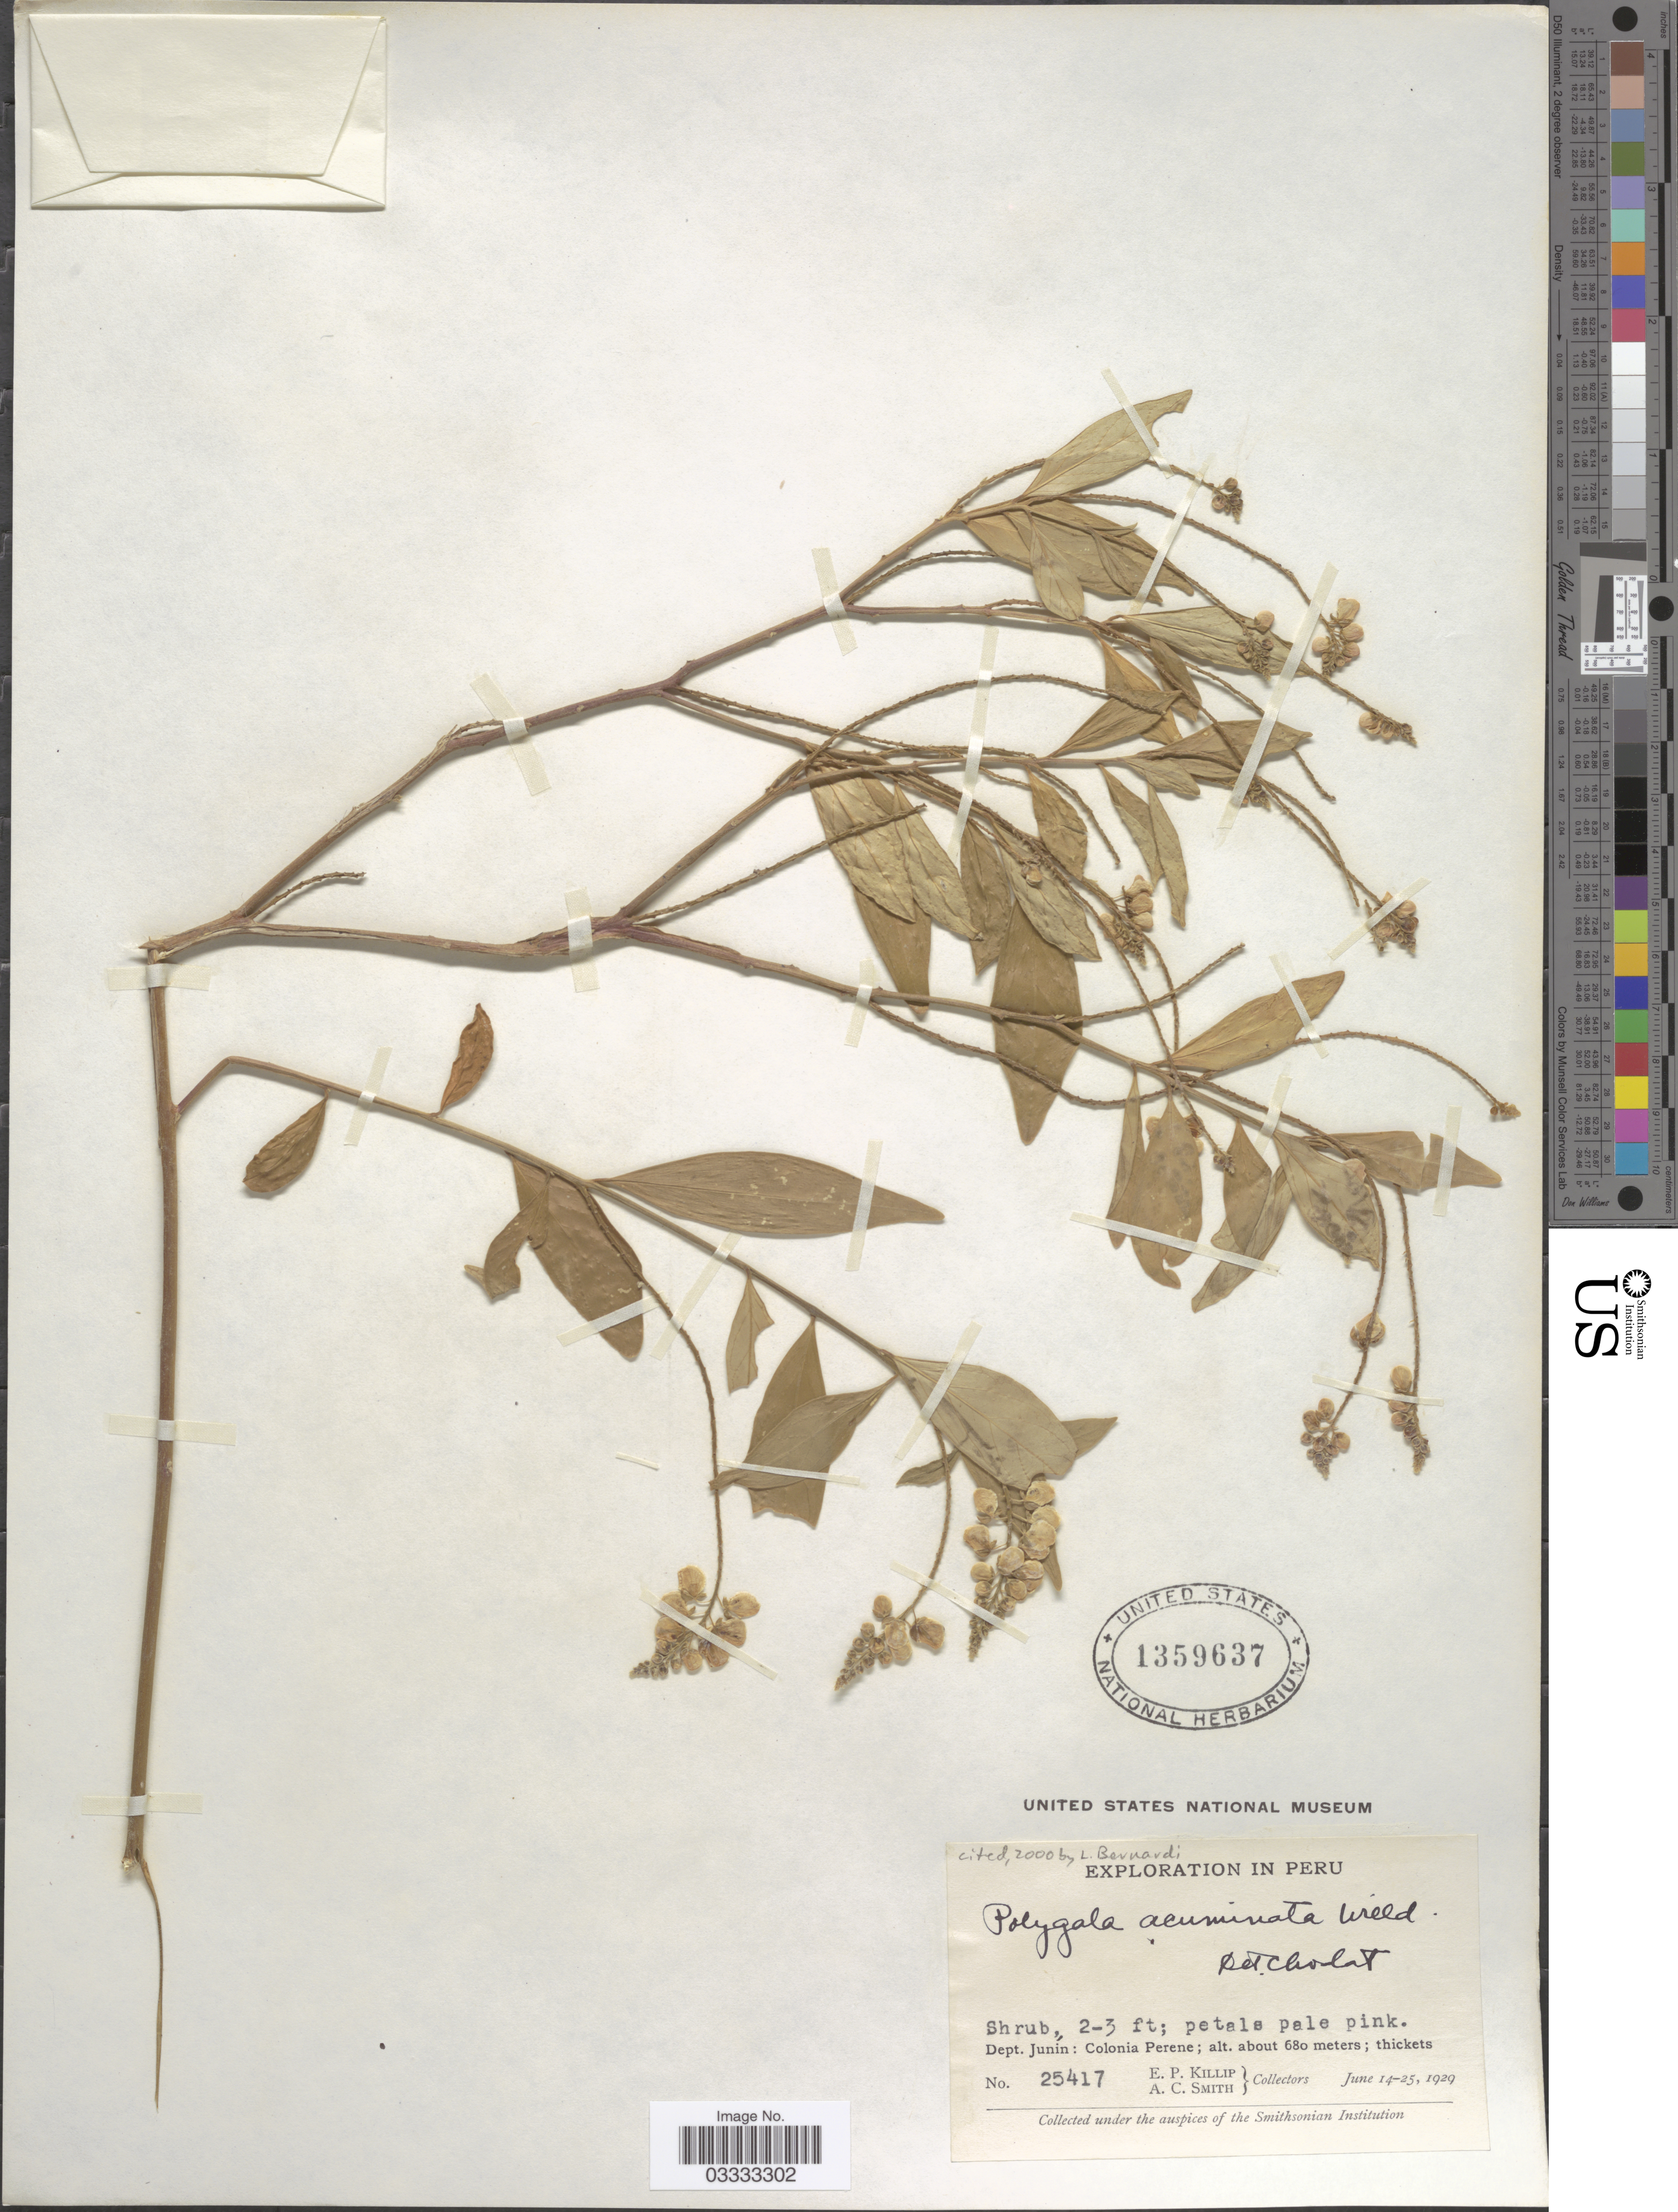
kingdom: Plantae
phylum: Tracheophyta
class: Magnoliopsida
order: Fabales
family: Polygalaceae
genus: Asemeia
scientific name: Asemeia acuminata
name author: (Willd.) J.F.B. Pastore & J.R. Abbott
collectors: E. P. Killip & A. C. Smith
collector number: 25417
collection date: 1929-06-14/1929-06-25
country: Peru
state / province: Junín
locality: Dept. Junín: Colonia Perene.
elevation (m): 680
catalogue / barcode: US 1359637